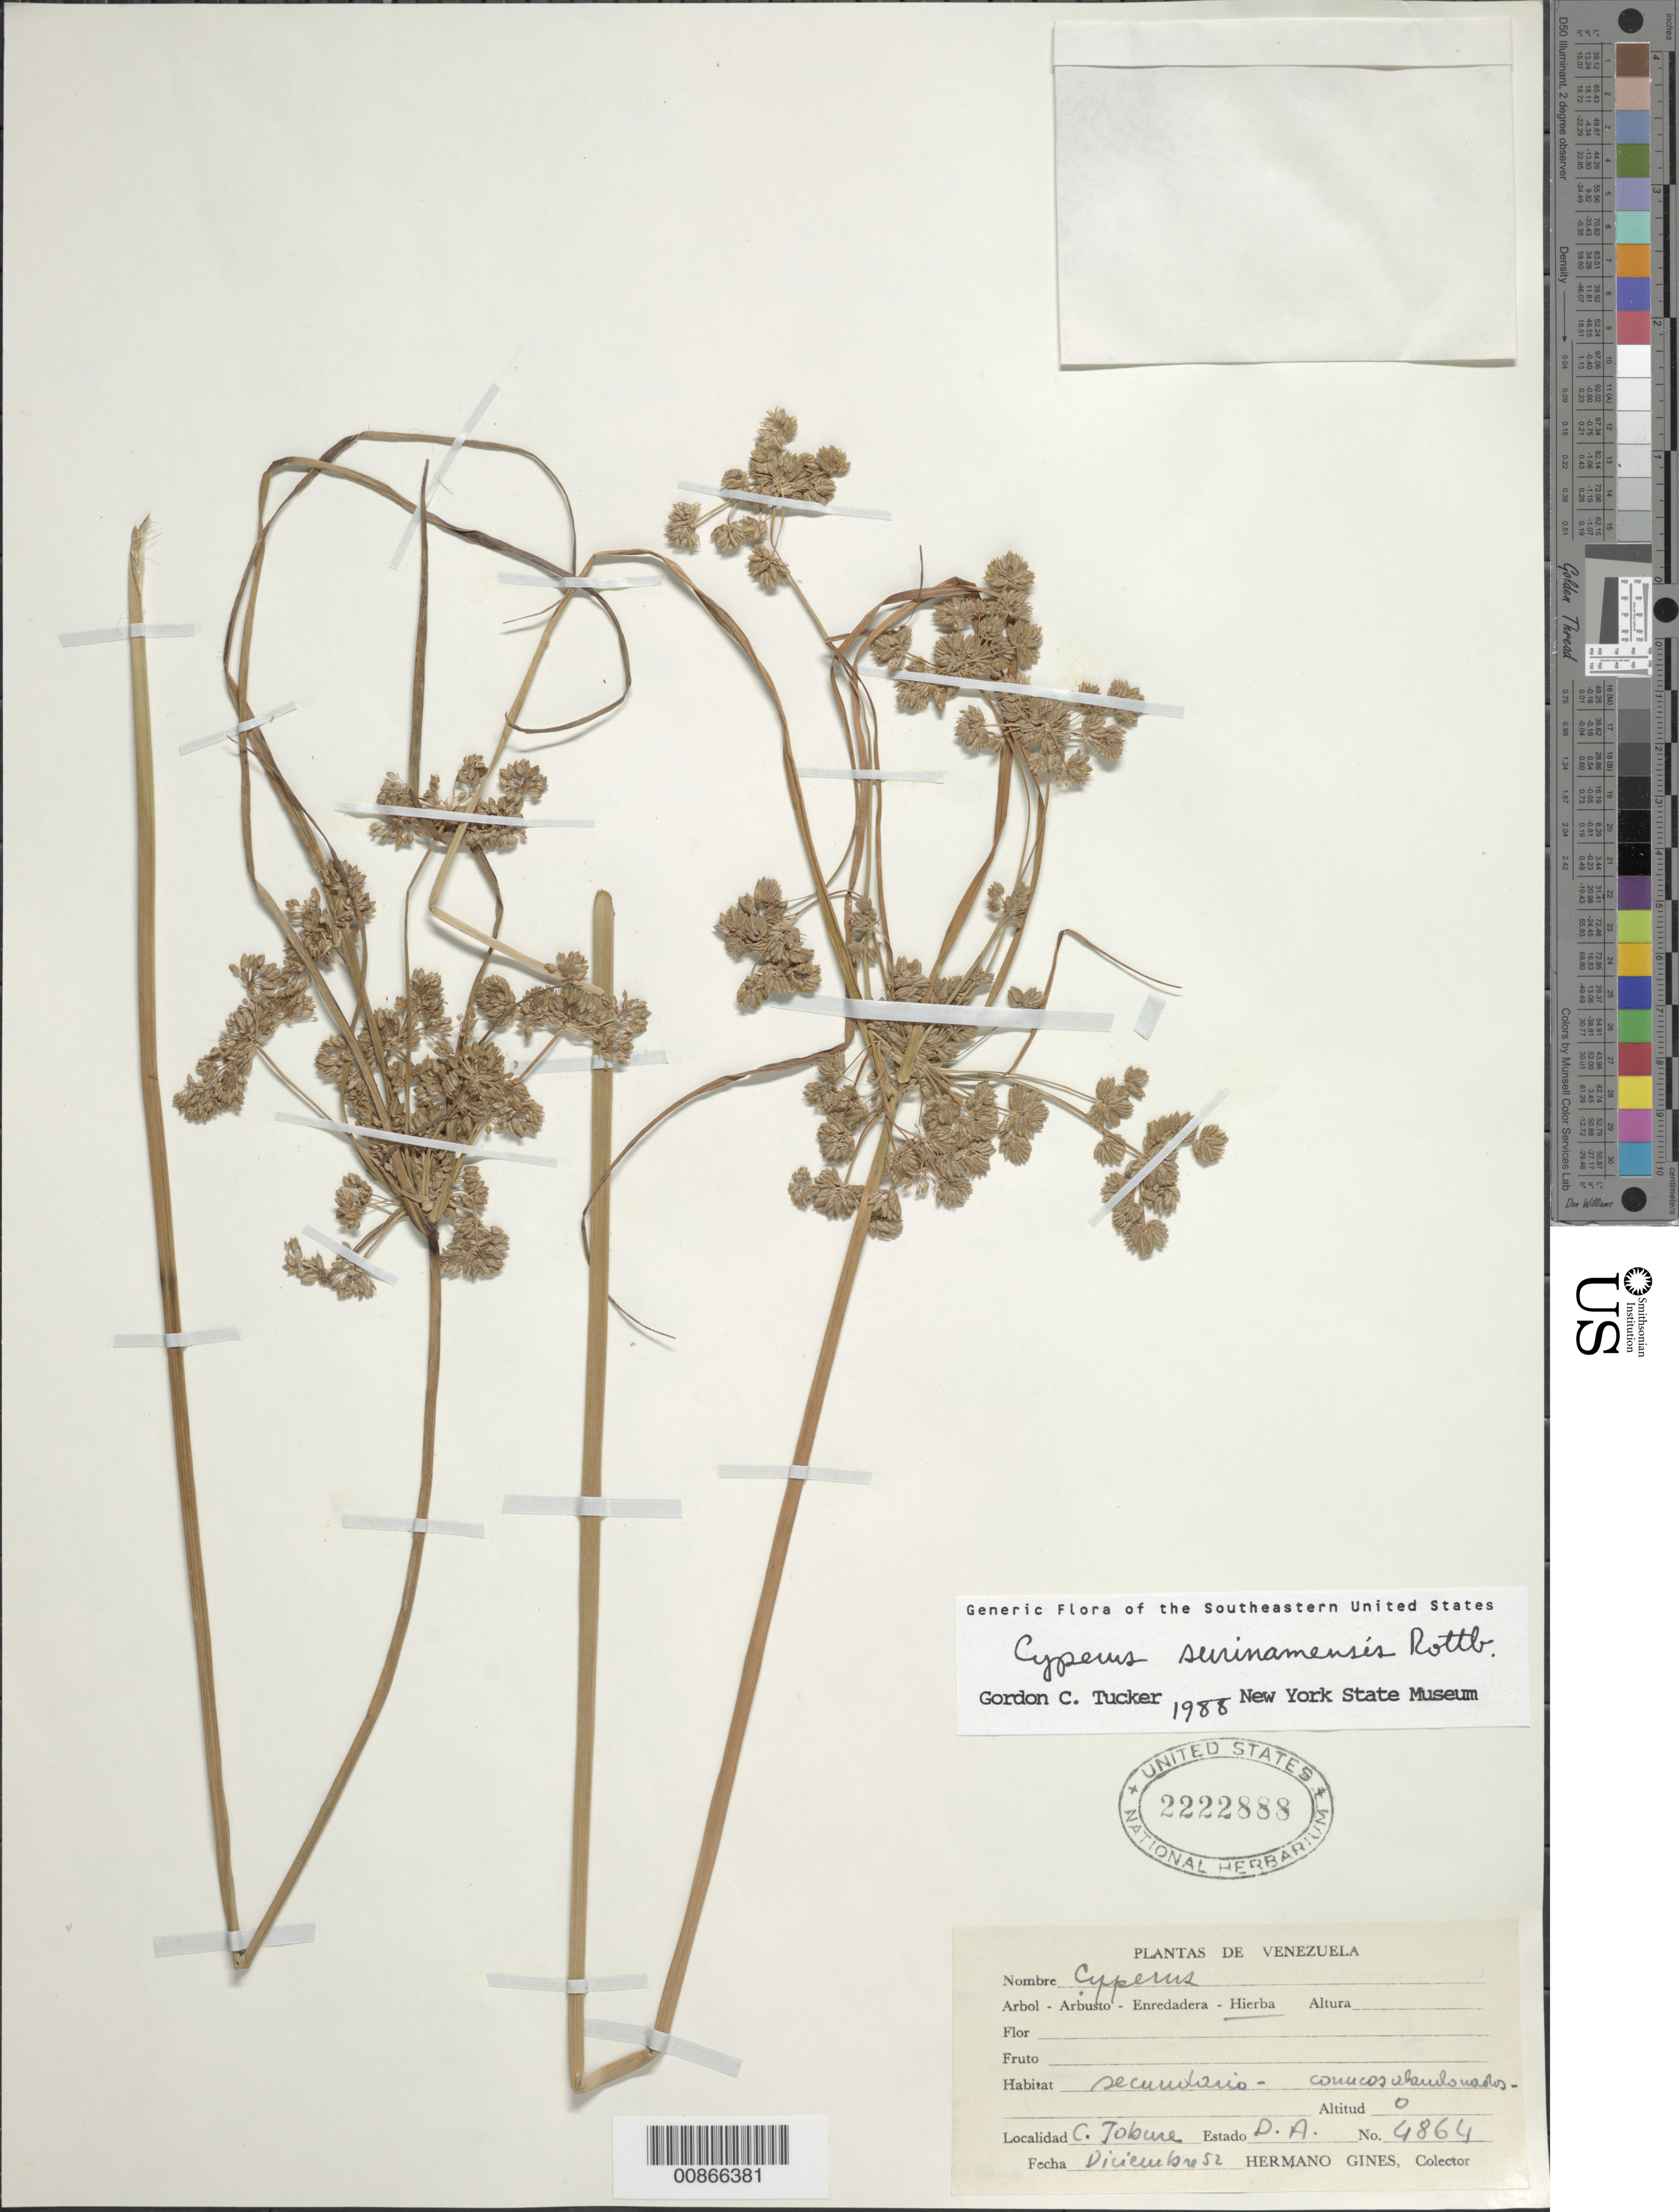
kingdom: Plantae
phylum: Tracheophyta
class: Liliopsida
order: Poales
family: Cyperaceae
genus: Cyperus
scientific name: Cyperus surinamensis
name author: Rottb.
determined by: Tucker, G. C.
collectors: H. Gines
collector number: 4864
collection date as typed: Dec-52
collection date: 1952-12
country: Venezuela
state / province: Delta Amacuro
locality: Caño Jobure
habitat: Secondario-cunucos abandonados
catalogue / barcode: US 2222888